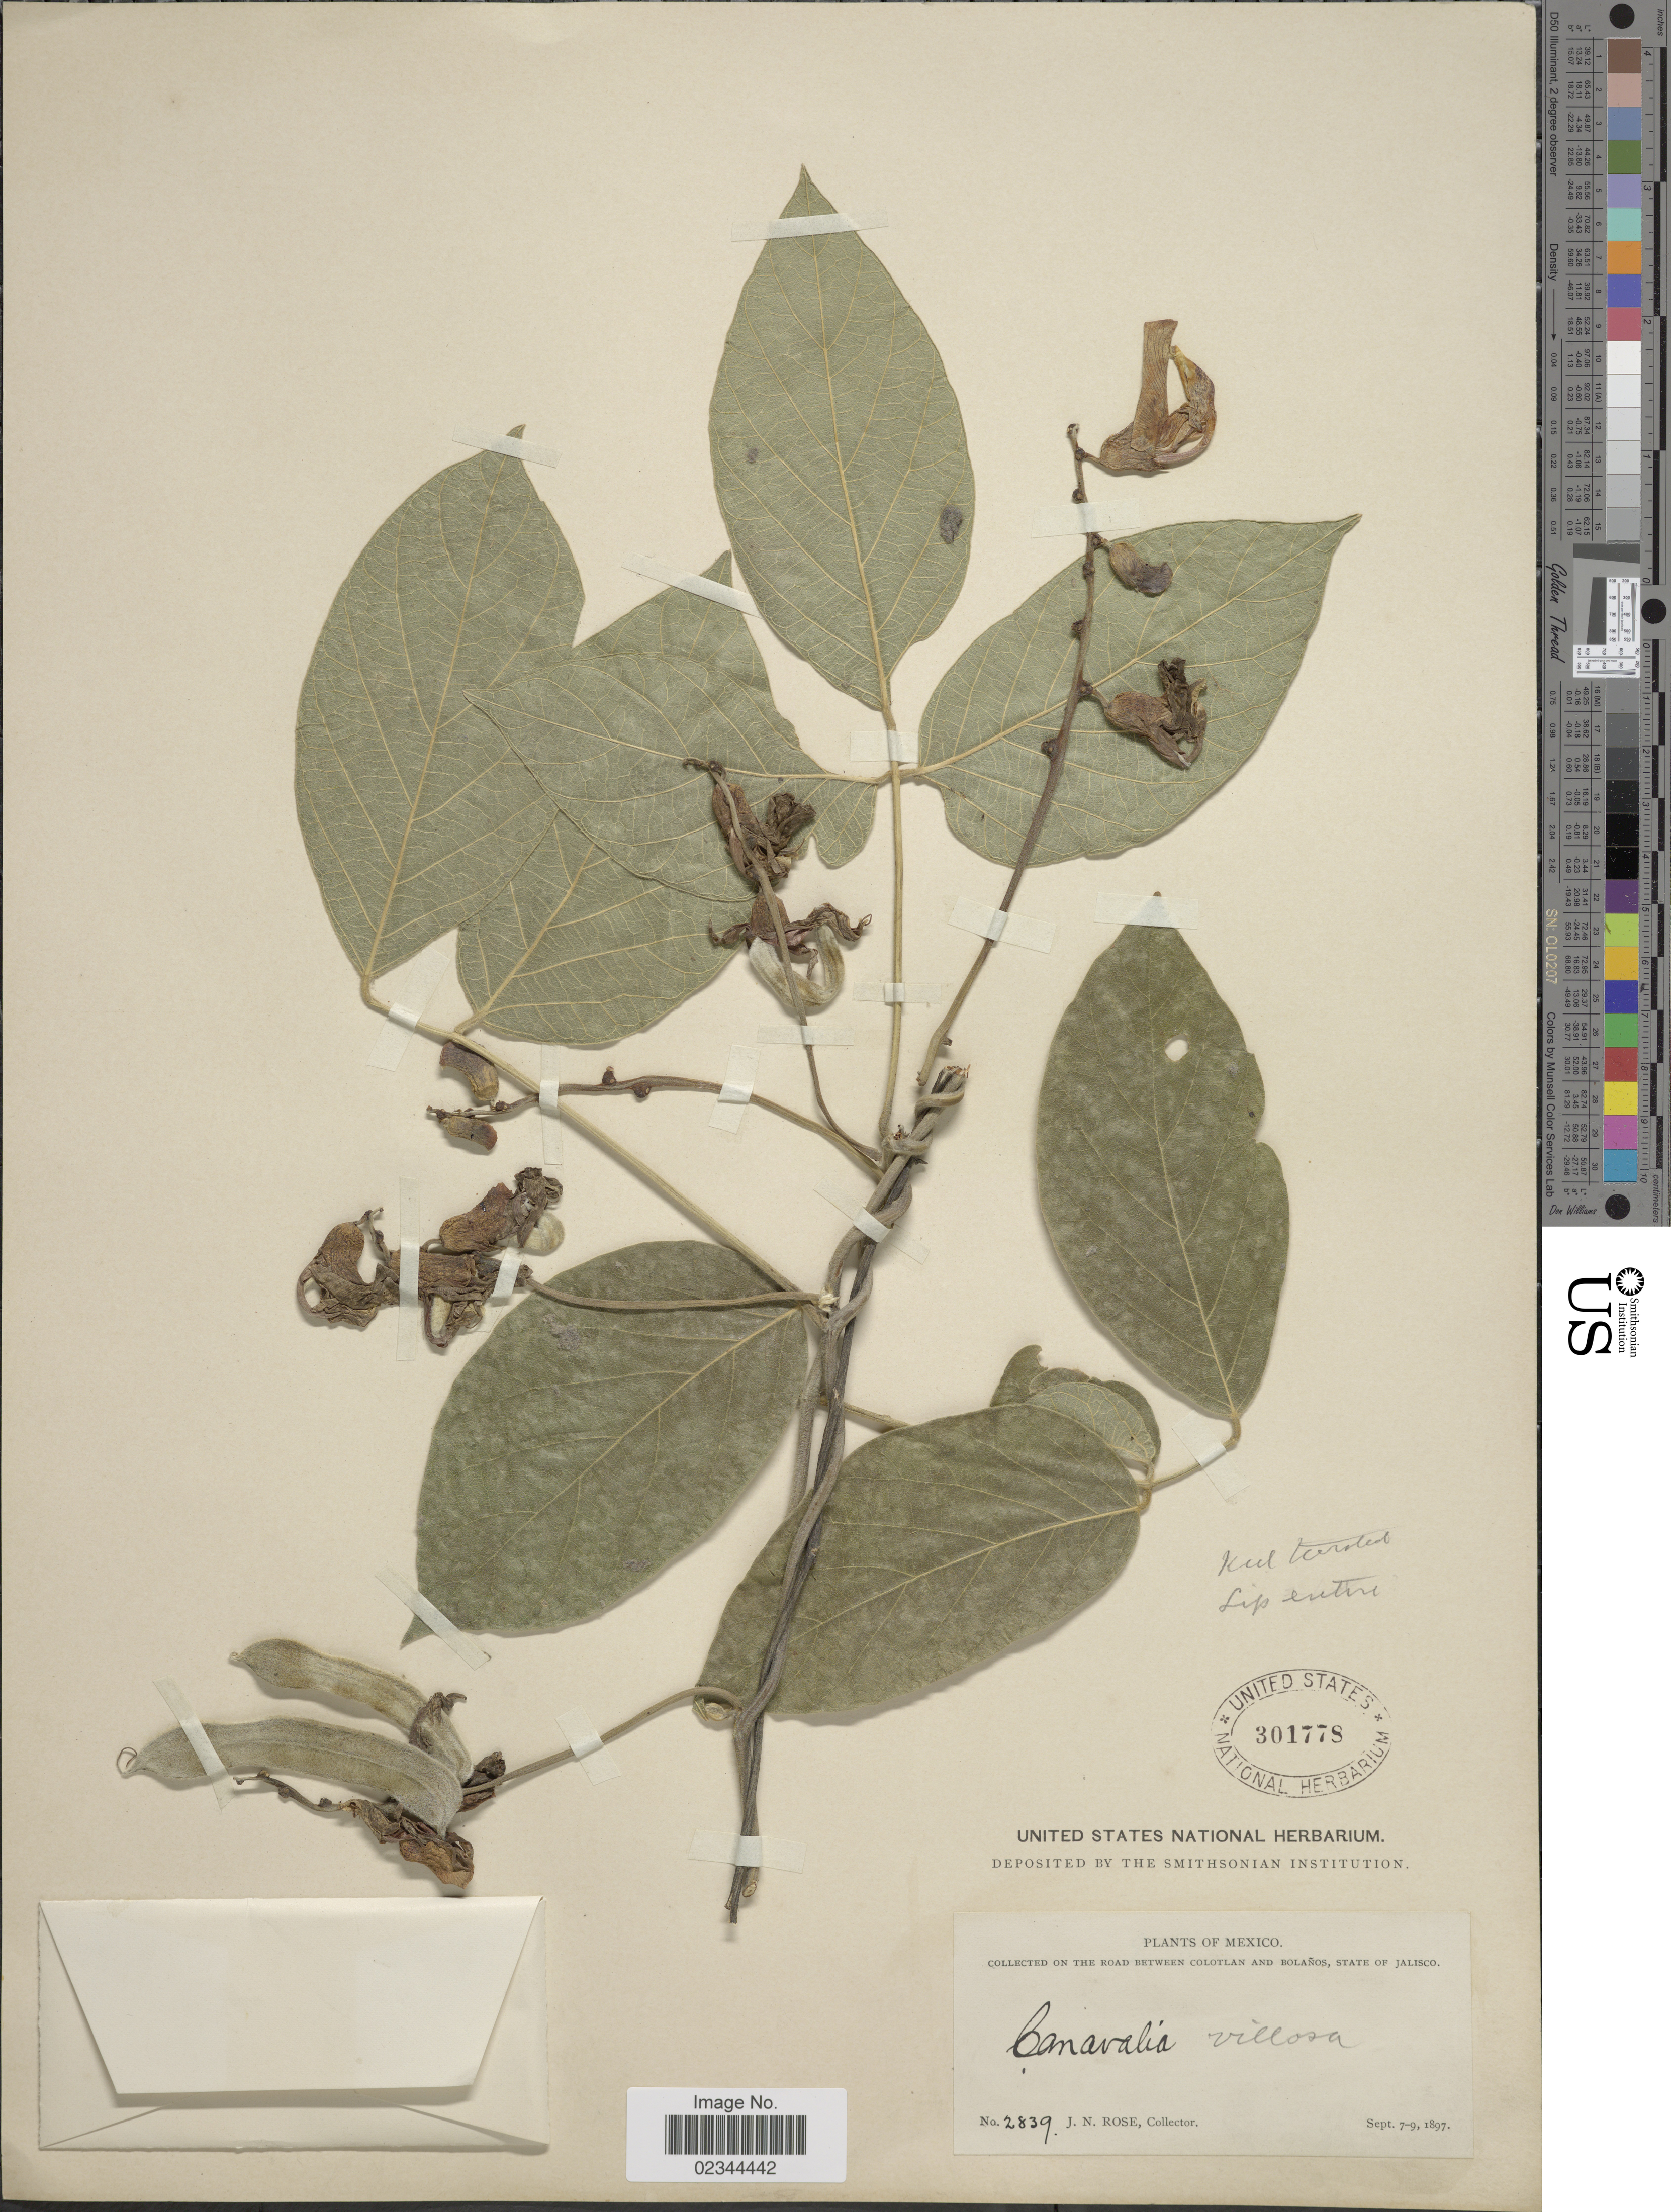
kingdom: Plantae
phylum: Tracheophyta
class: Magnoliopsida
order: Fabales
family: Fabaceae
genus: Canavalia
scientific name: Canavalia villosa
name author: Benth.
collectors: J. N. Rose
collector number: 2839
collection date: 1897-09-07/1897-09-09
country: Mexico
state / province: Jalisco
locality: On the road between Colotlan and Bolanos.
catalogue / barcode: US 301778